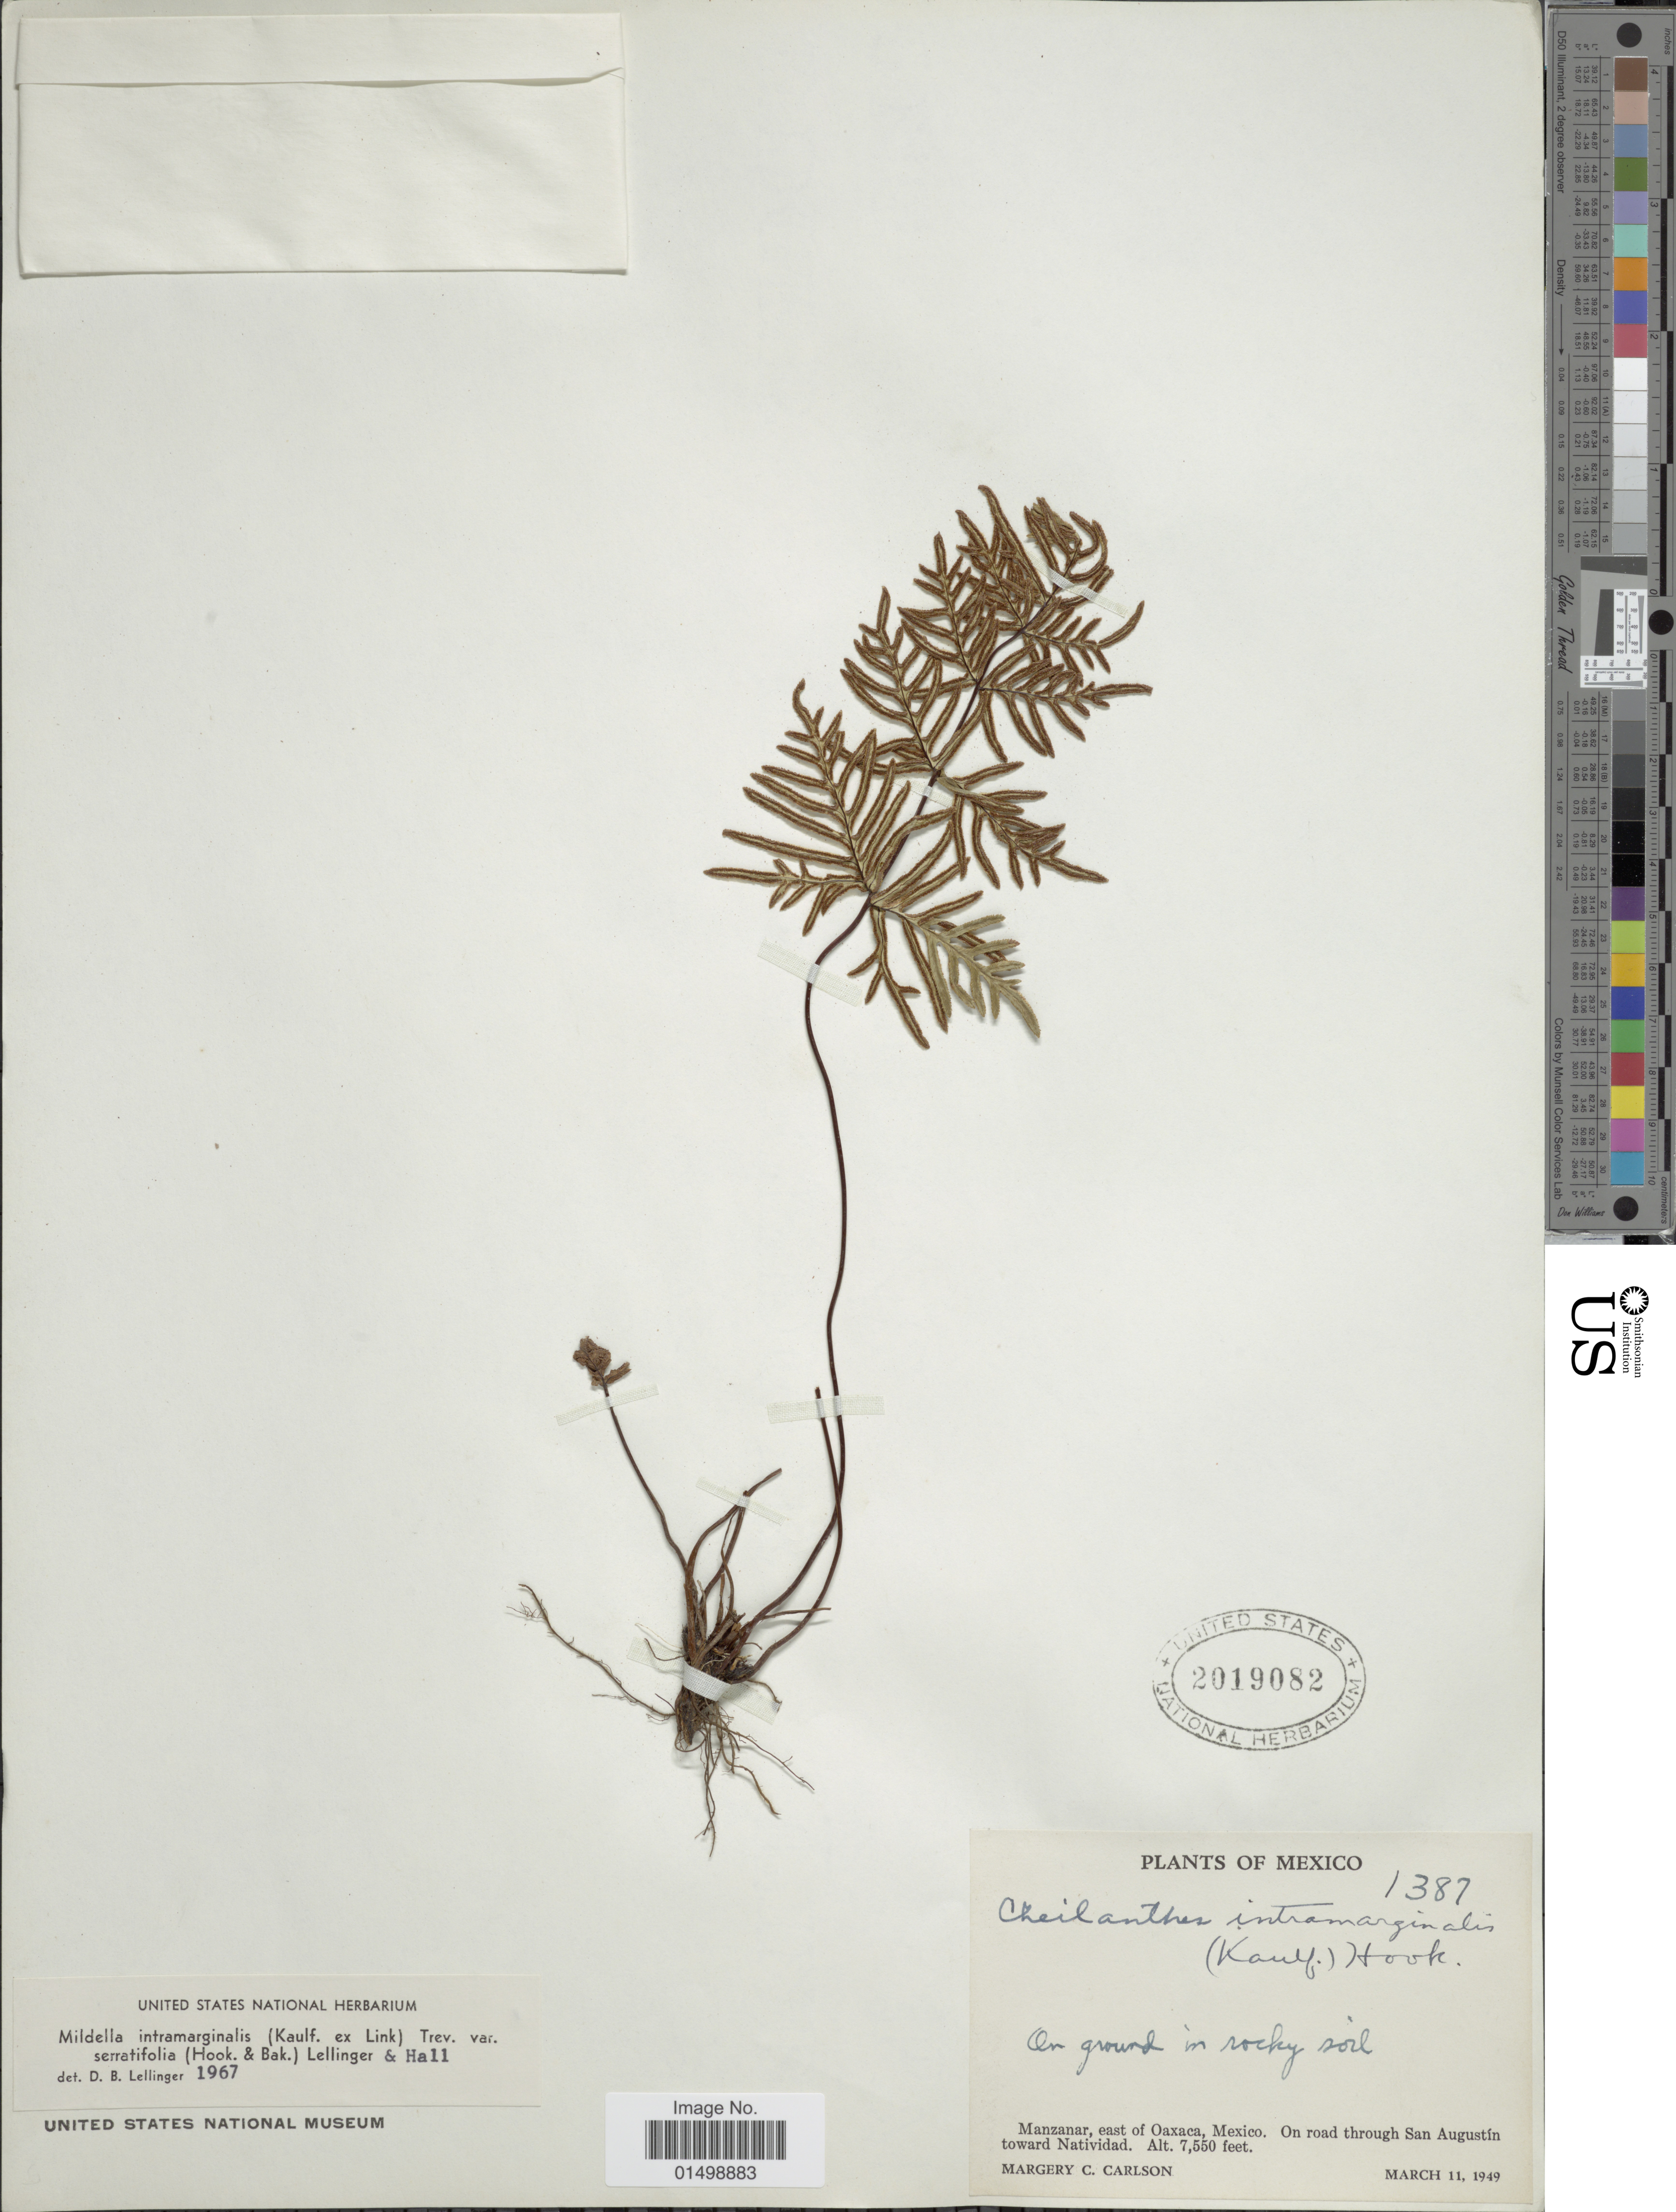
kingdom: Plantae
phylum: Tracheophyta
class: Polypodiopsida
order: Polypodiales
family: Pteridaceae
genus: Cheilanthes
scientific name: Cheilanthes intramarginalis var. serratifolia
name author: (Kaulf.) Hook.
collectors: M. C. Carlson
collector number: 1387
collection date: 1949-03-11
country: Mexico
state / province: Oaxaca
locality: Manzanar, east of Oaxaca, on road through San Augustin toward Natividad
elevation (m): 2301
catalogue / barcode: US 2019082